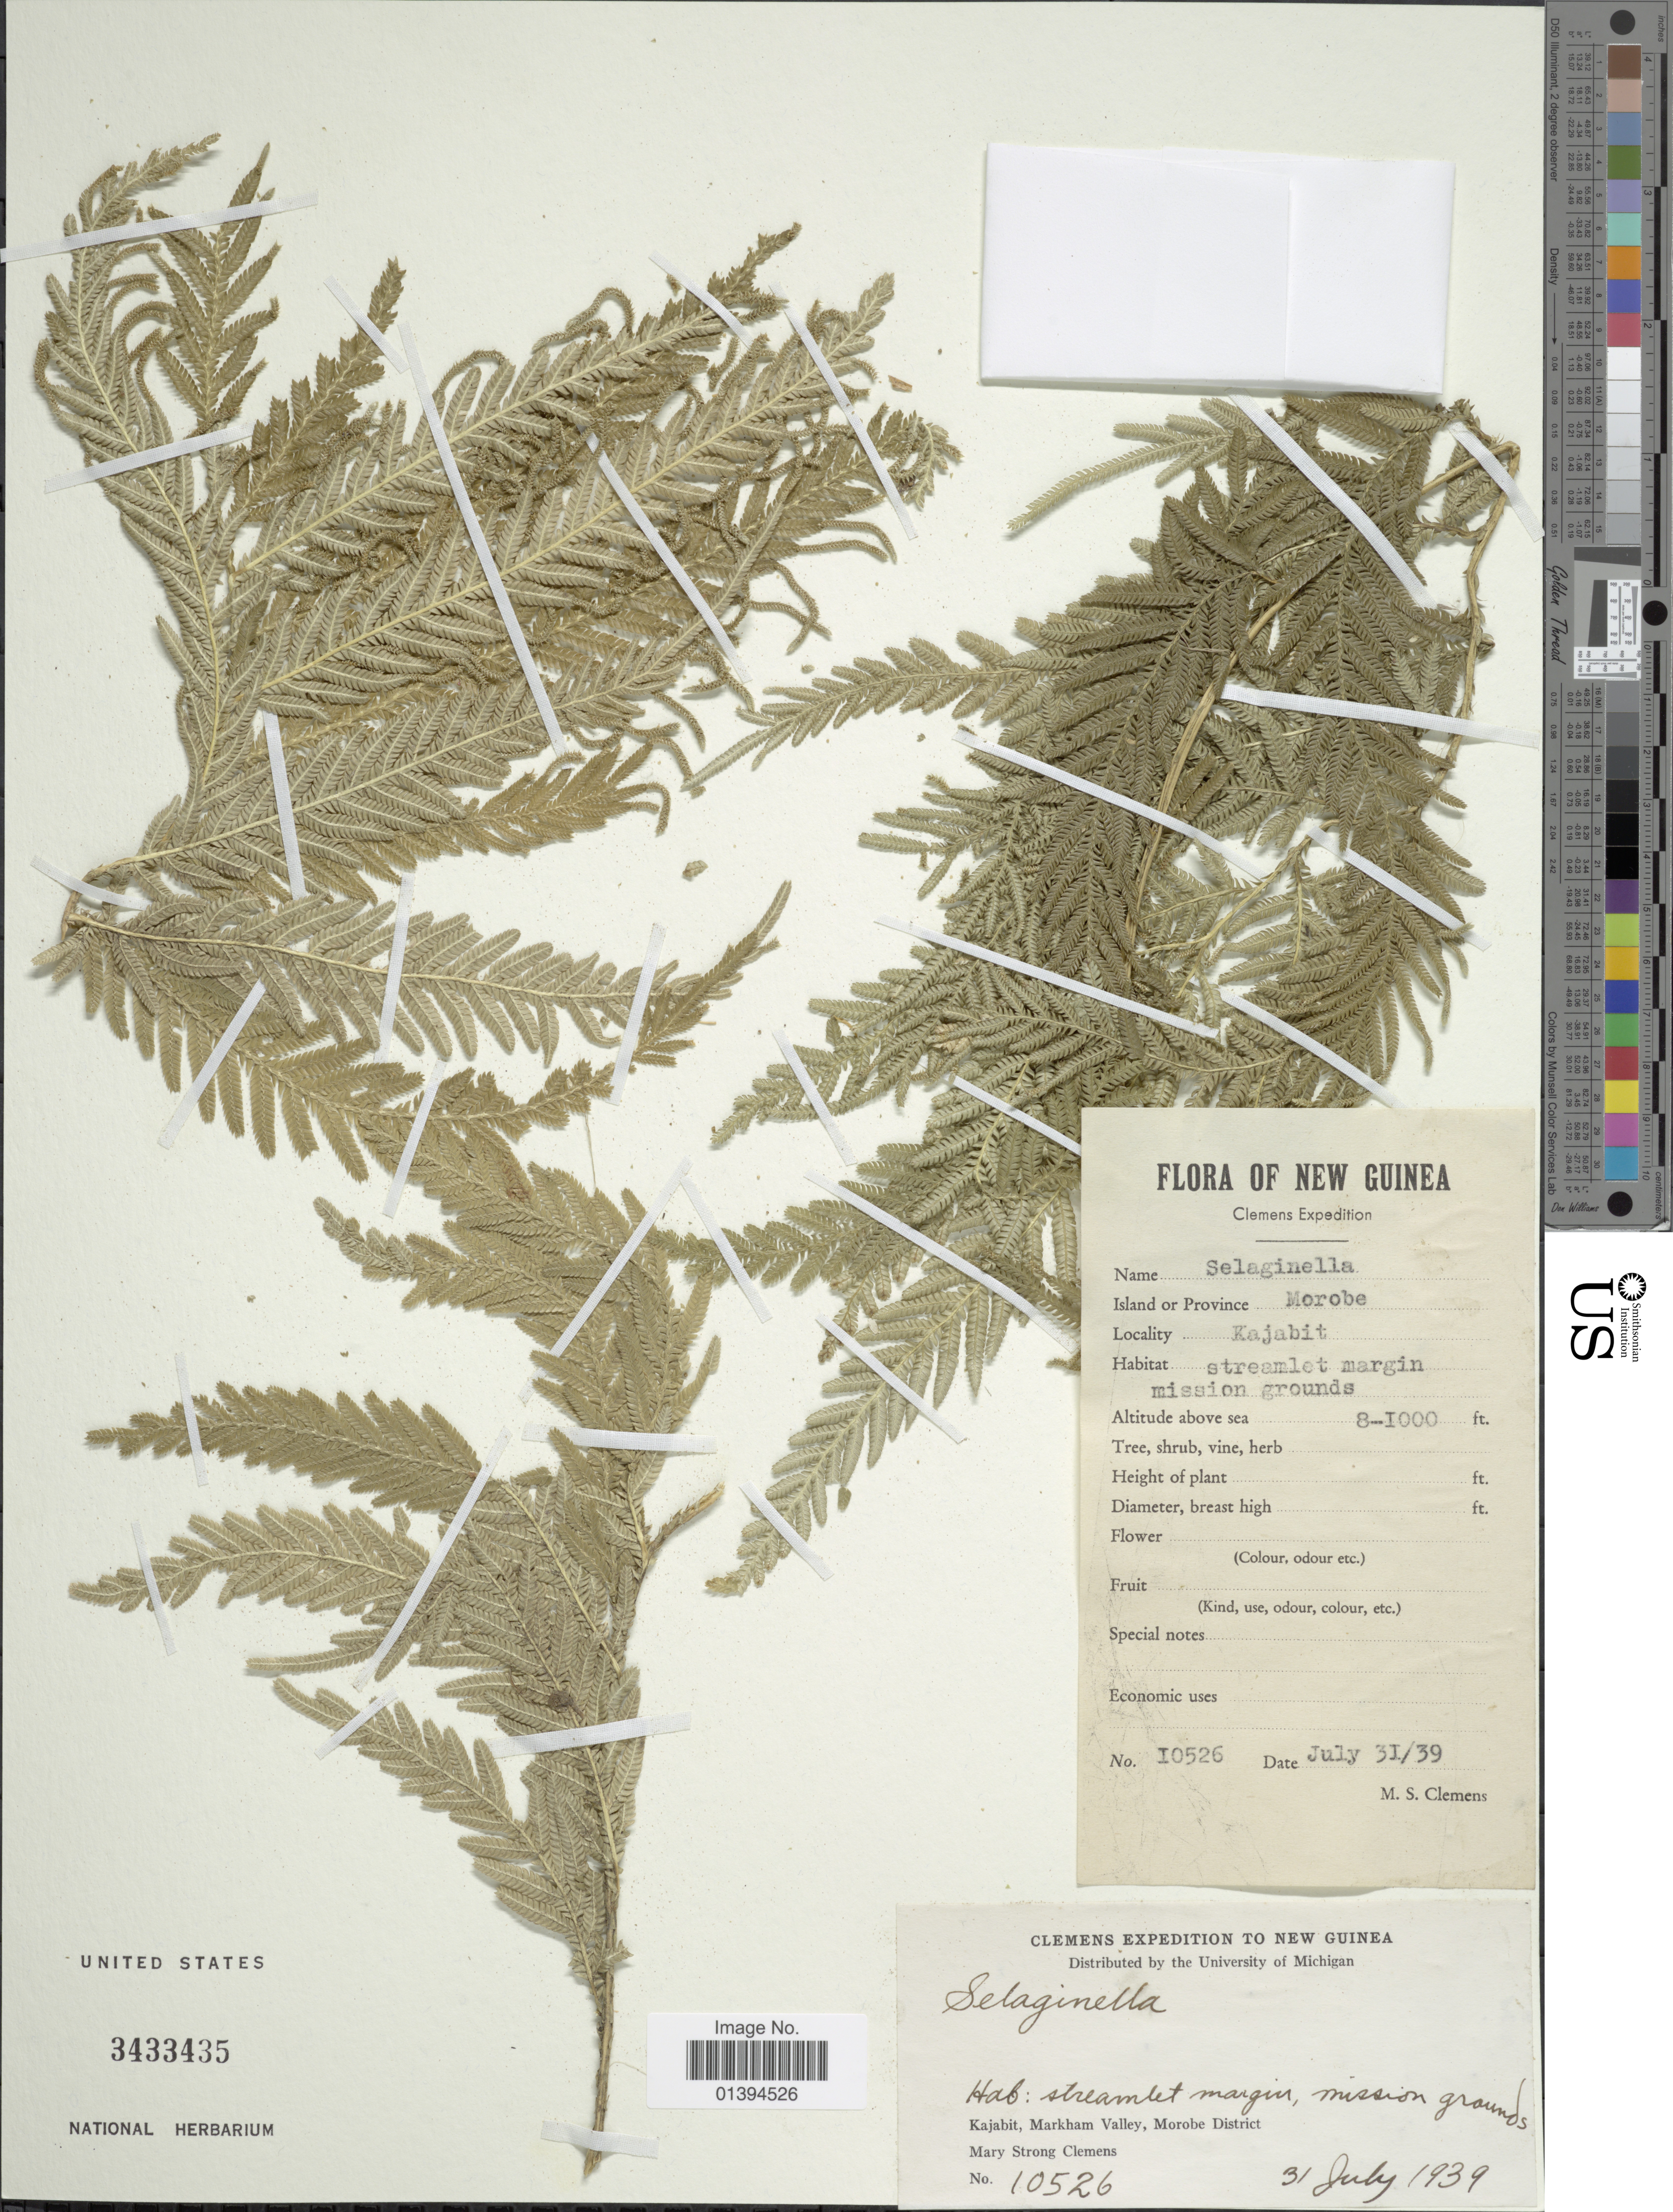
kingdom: Plantae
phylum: Tracheophyta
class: Lycopodiopsida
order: Selaginellales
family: Selaginellaceae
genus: Selaginella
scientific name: Selaginella sp.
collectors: M. S. Clemens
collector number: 10526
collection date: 1939-07-31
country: Papua New Guinea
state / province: Morobe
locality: New Guinea, Kajabit, Markham Valley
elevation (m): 244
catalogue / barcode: US 3433435